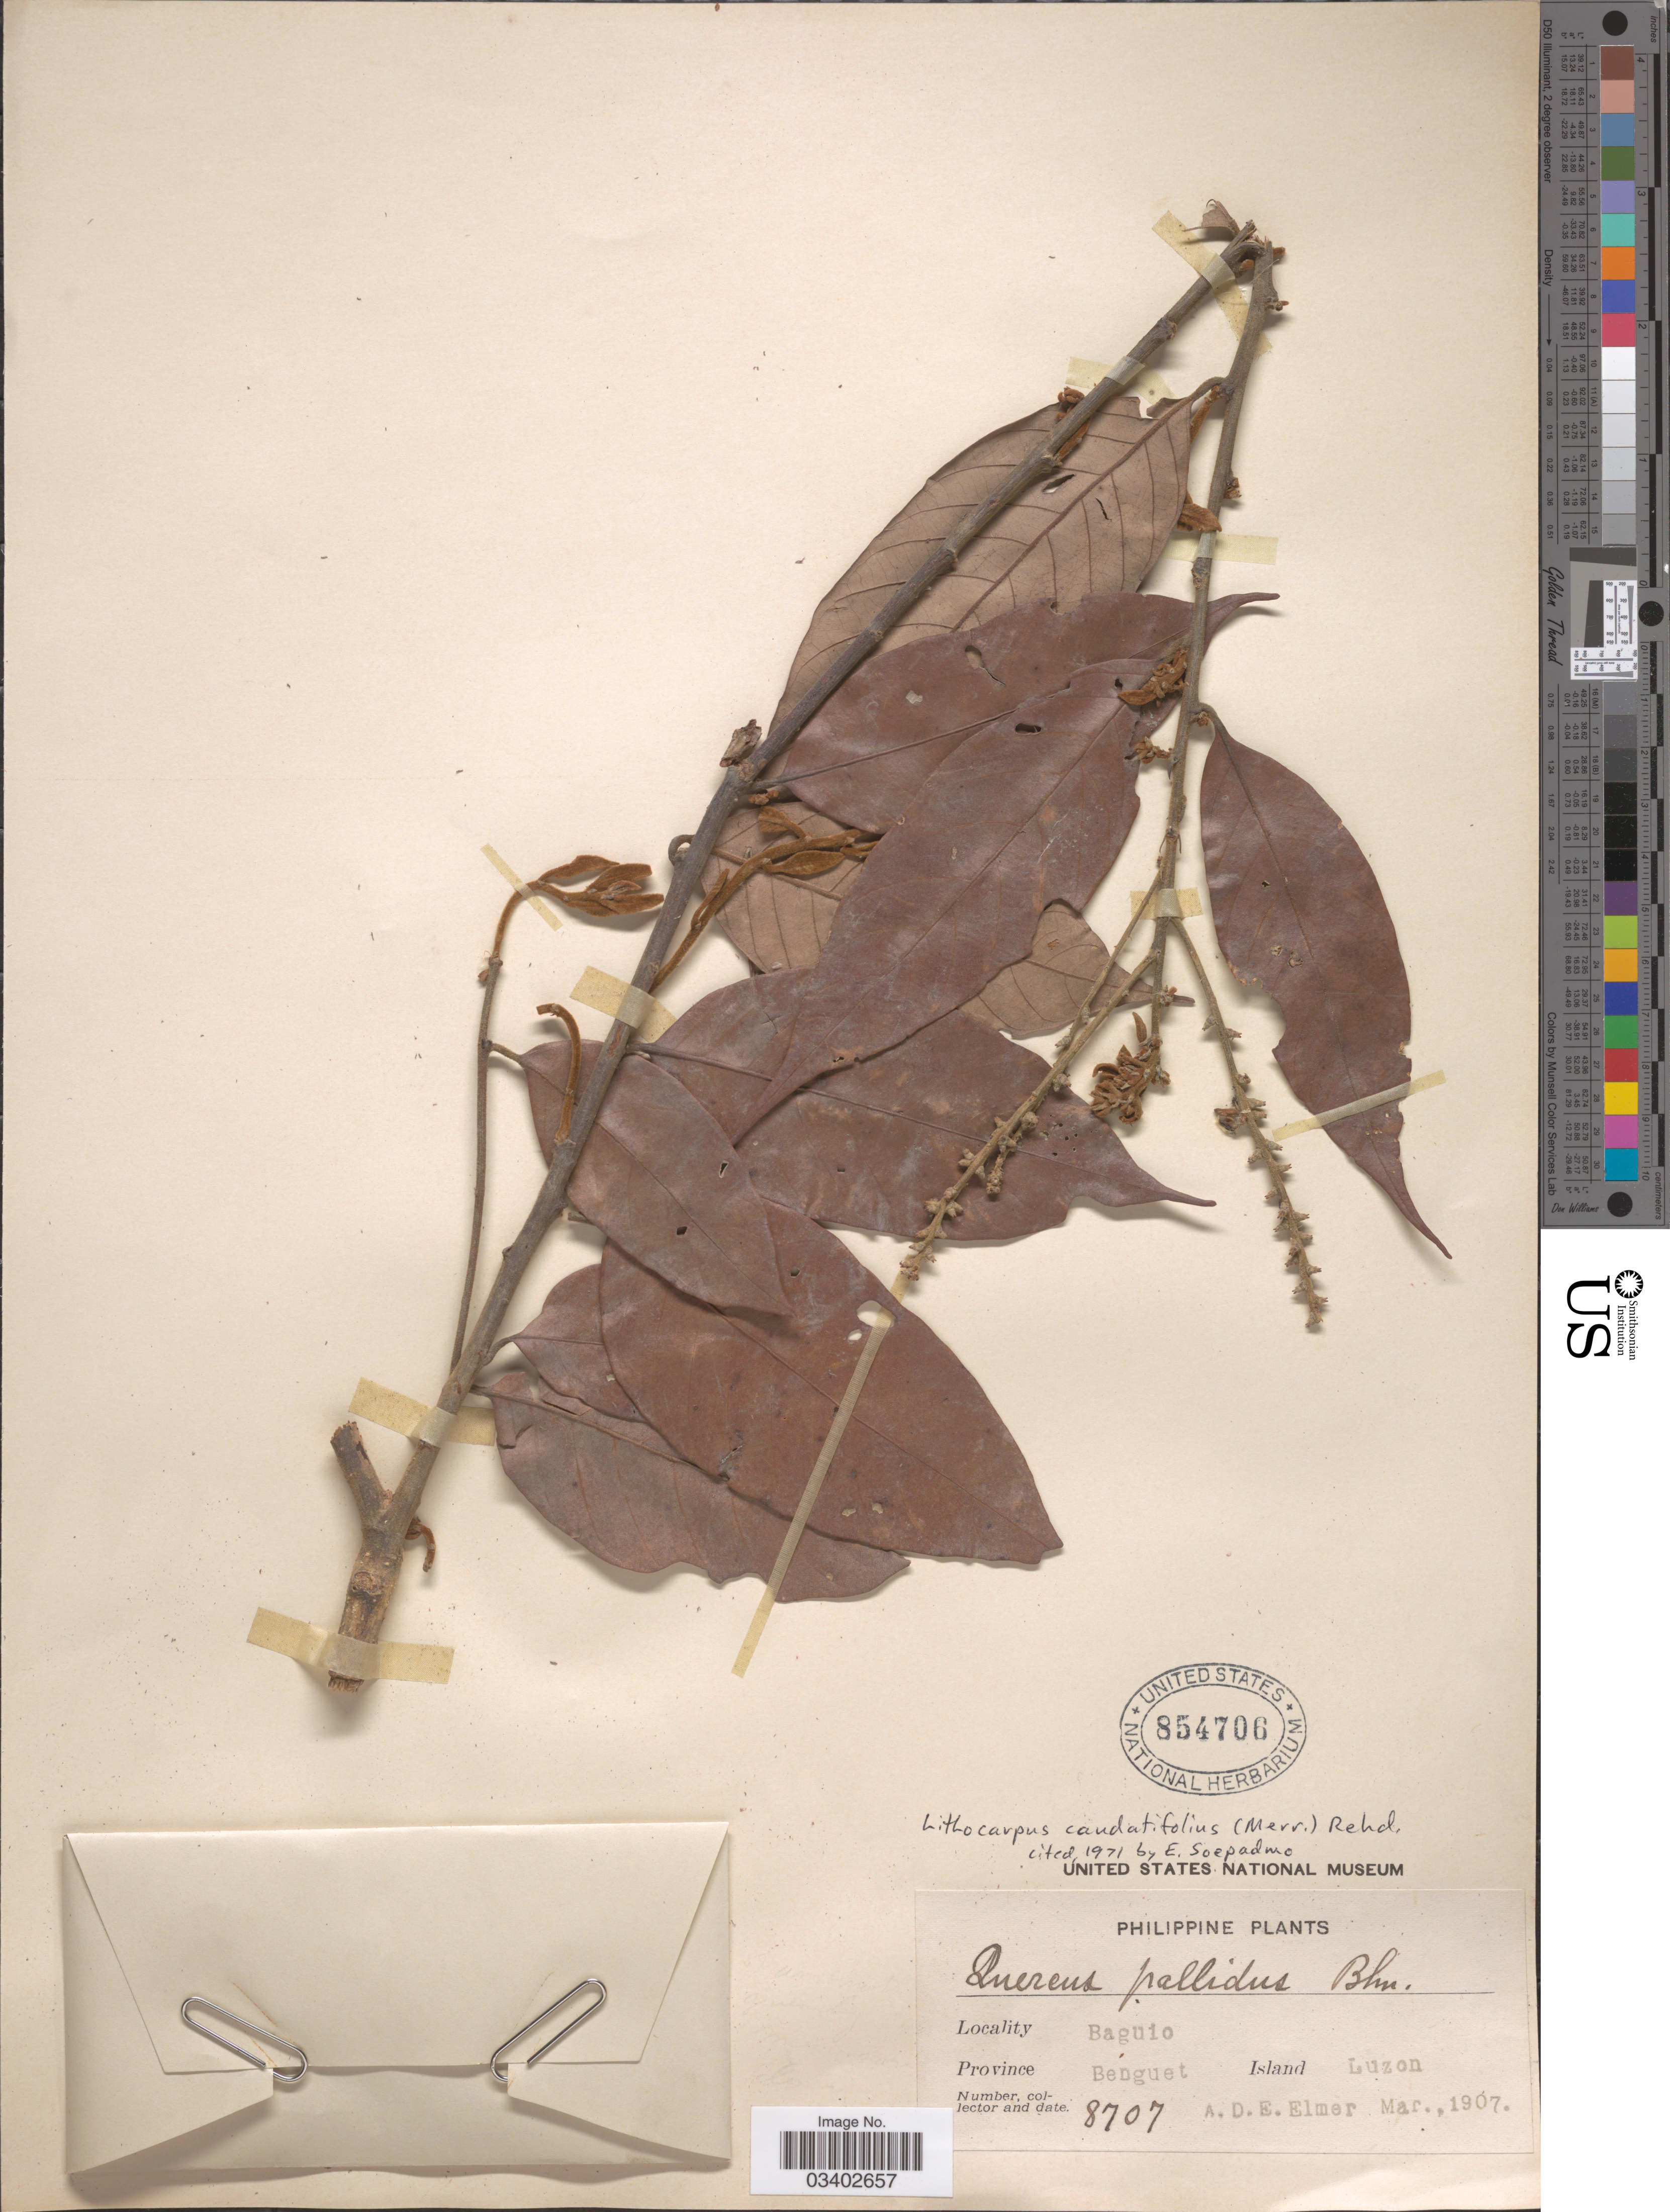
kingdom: Plantae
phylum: Tracheophyta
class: Magnoliopsida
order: Fagales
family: Fagaceae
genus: Lithocarpus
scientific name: Lithocarpus caudatifolius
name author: (Merr.) Rehder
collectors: A. D. E. Elmer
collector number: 8707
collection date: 1907-03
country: Philippines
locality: Baguio. Province Benguet. Island Luzon.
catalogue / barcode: US 854706